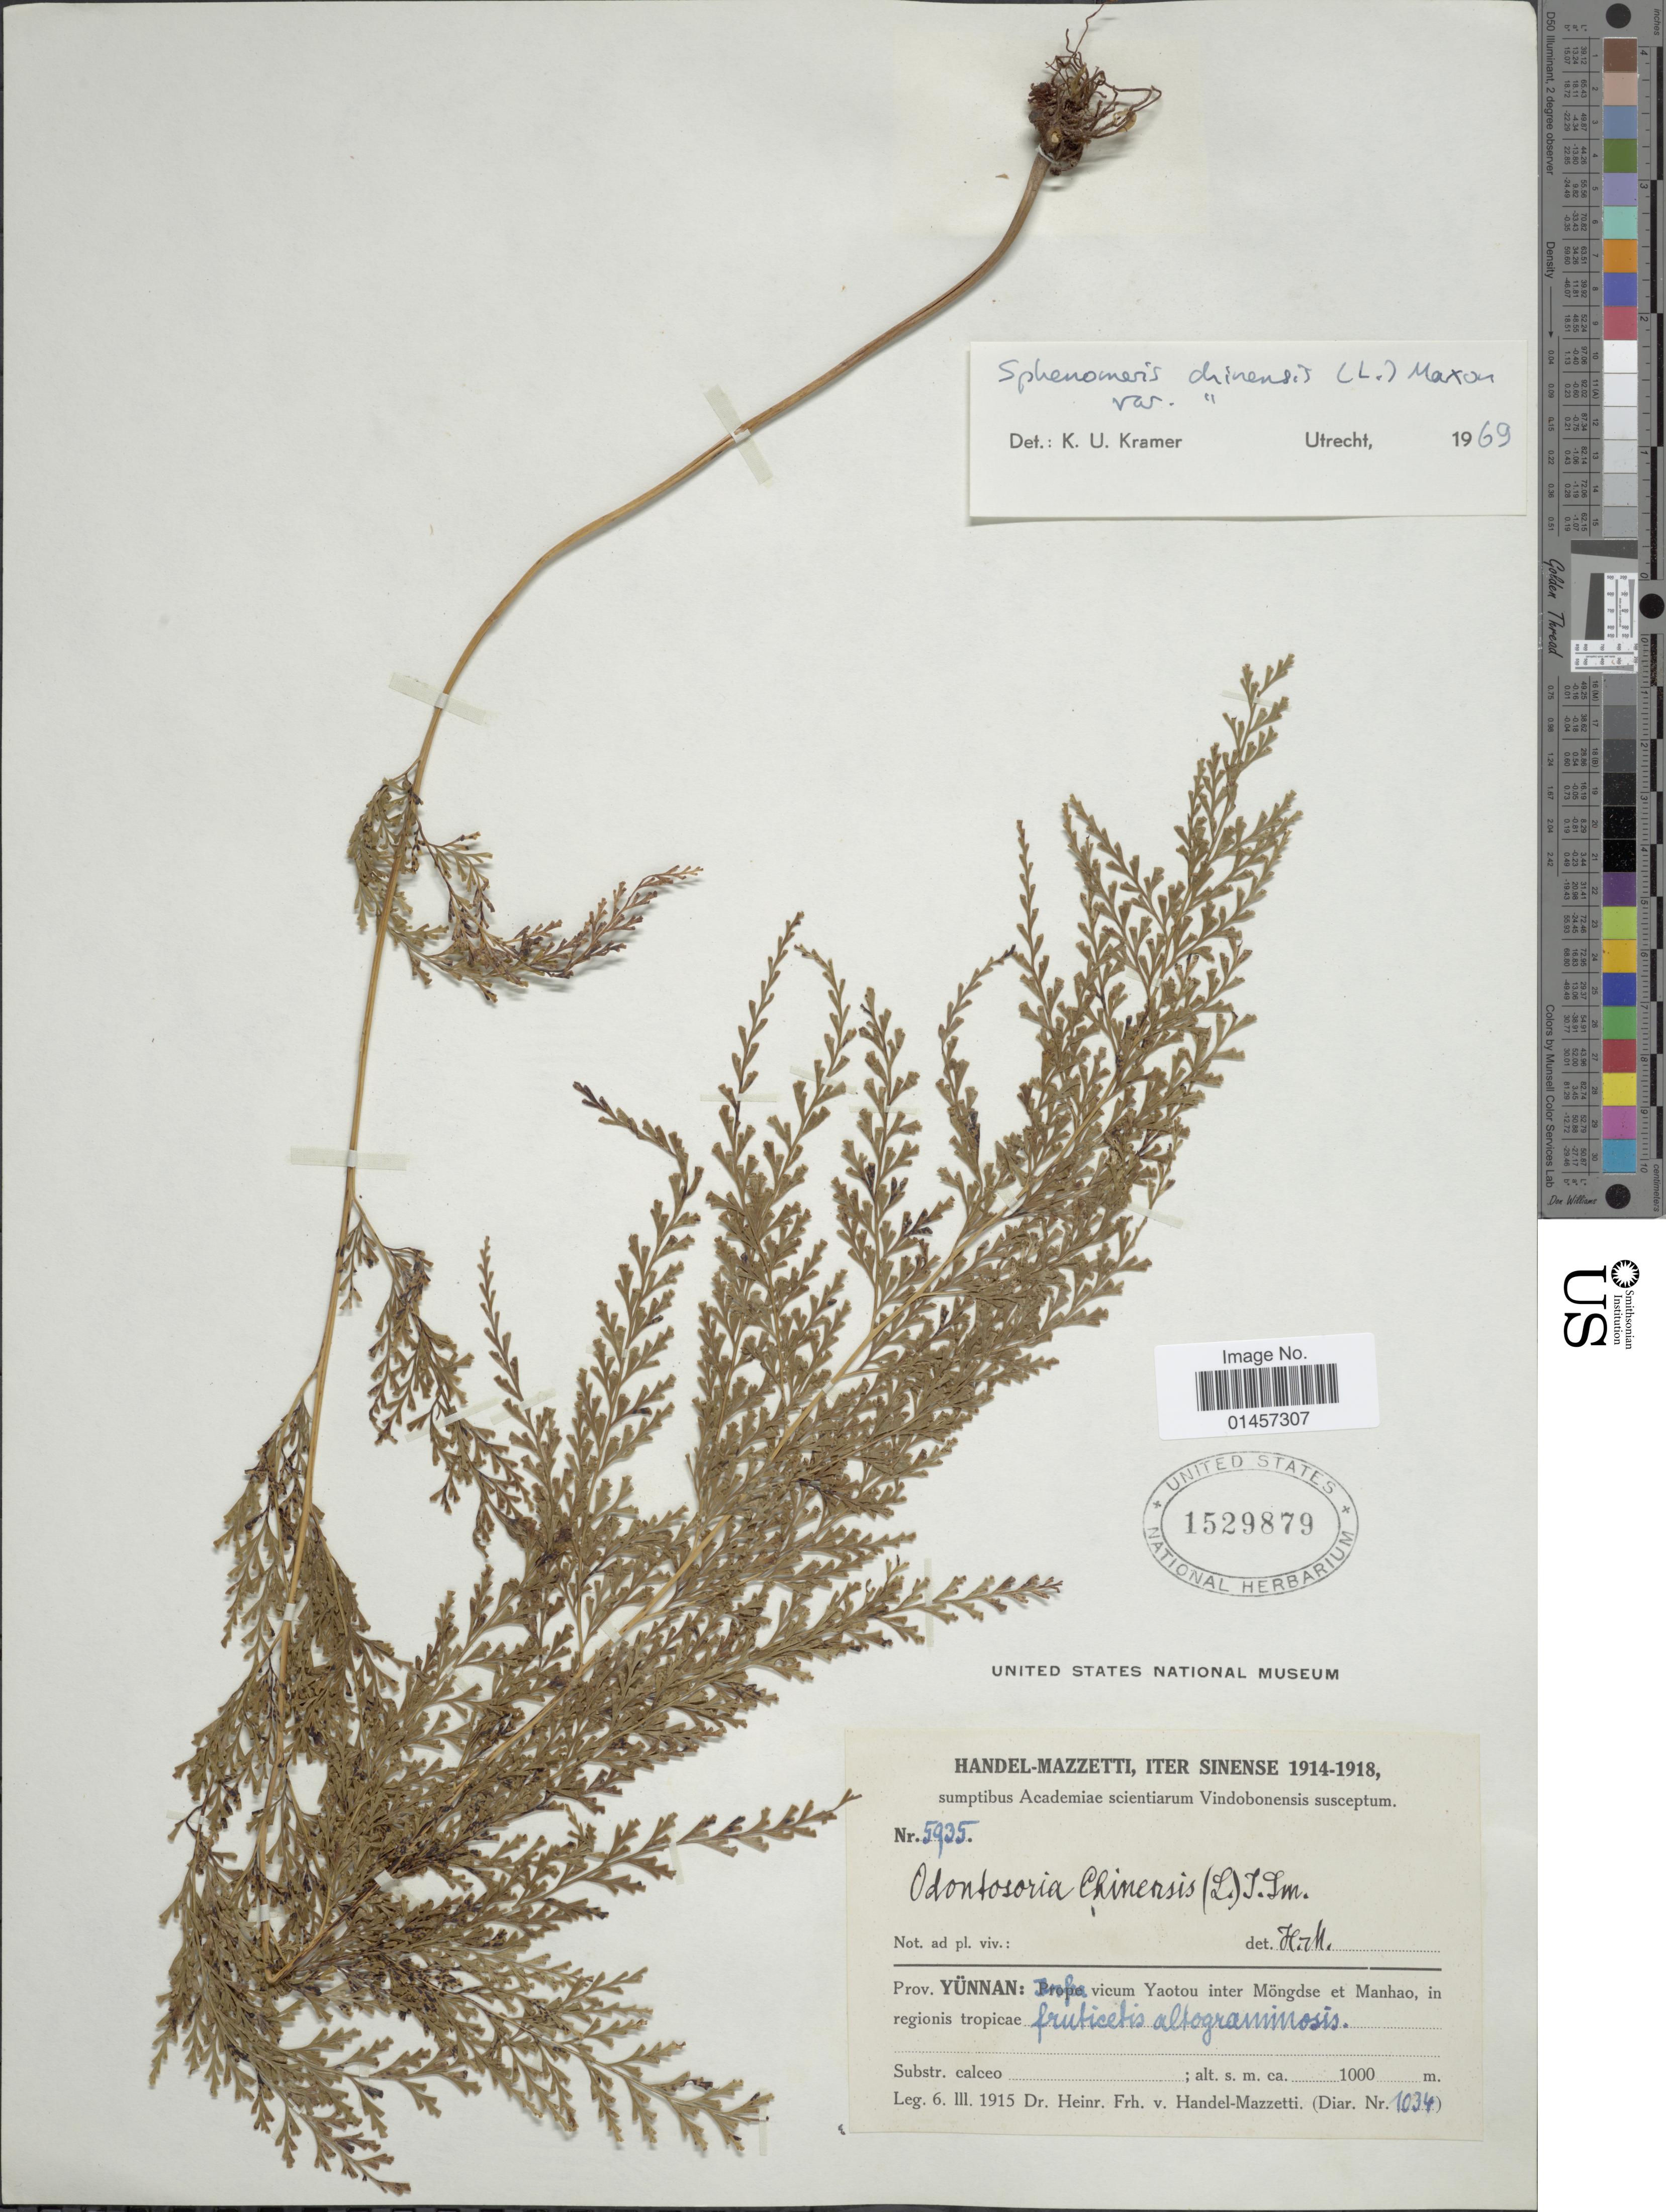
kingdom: Plantae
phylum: Tracheophyta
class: Polypodiopsida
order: Polypodiales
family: Lindsaeaceae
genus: Sphenomeris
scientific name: Sphenomeris chinensis var. chinensis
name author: (L.) Maxon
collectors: H. Handel-Mazzetti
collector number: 5935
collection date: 1915-03-06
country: China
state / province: Yunnan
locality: Prov. Yunnan, [illegible text] vicum Yaotou inter Mongdse et Manhao, in regionis tropicae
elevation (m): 1000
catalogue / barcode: US 1529879